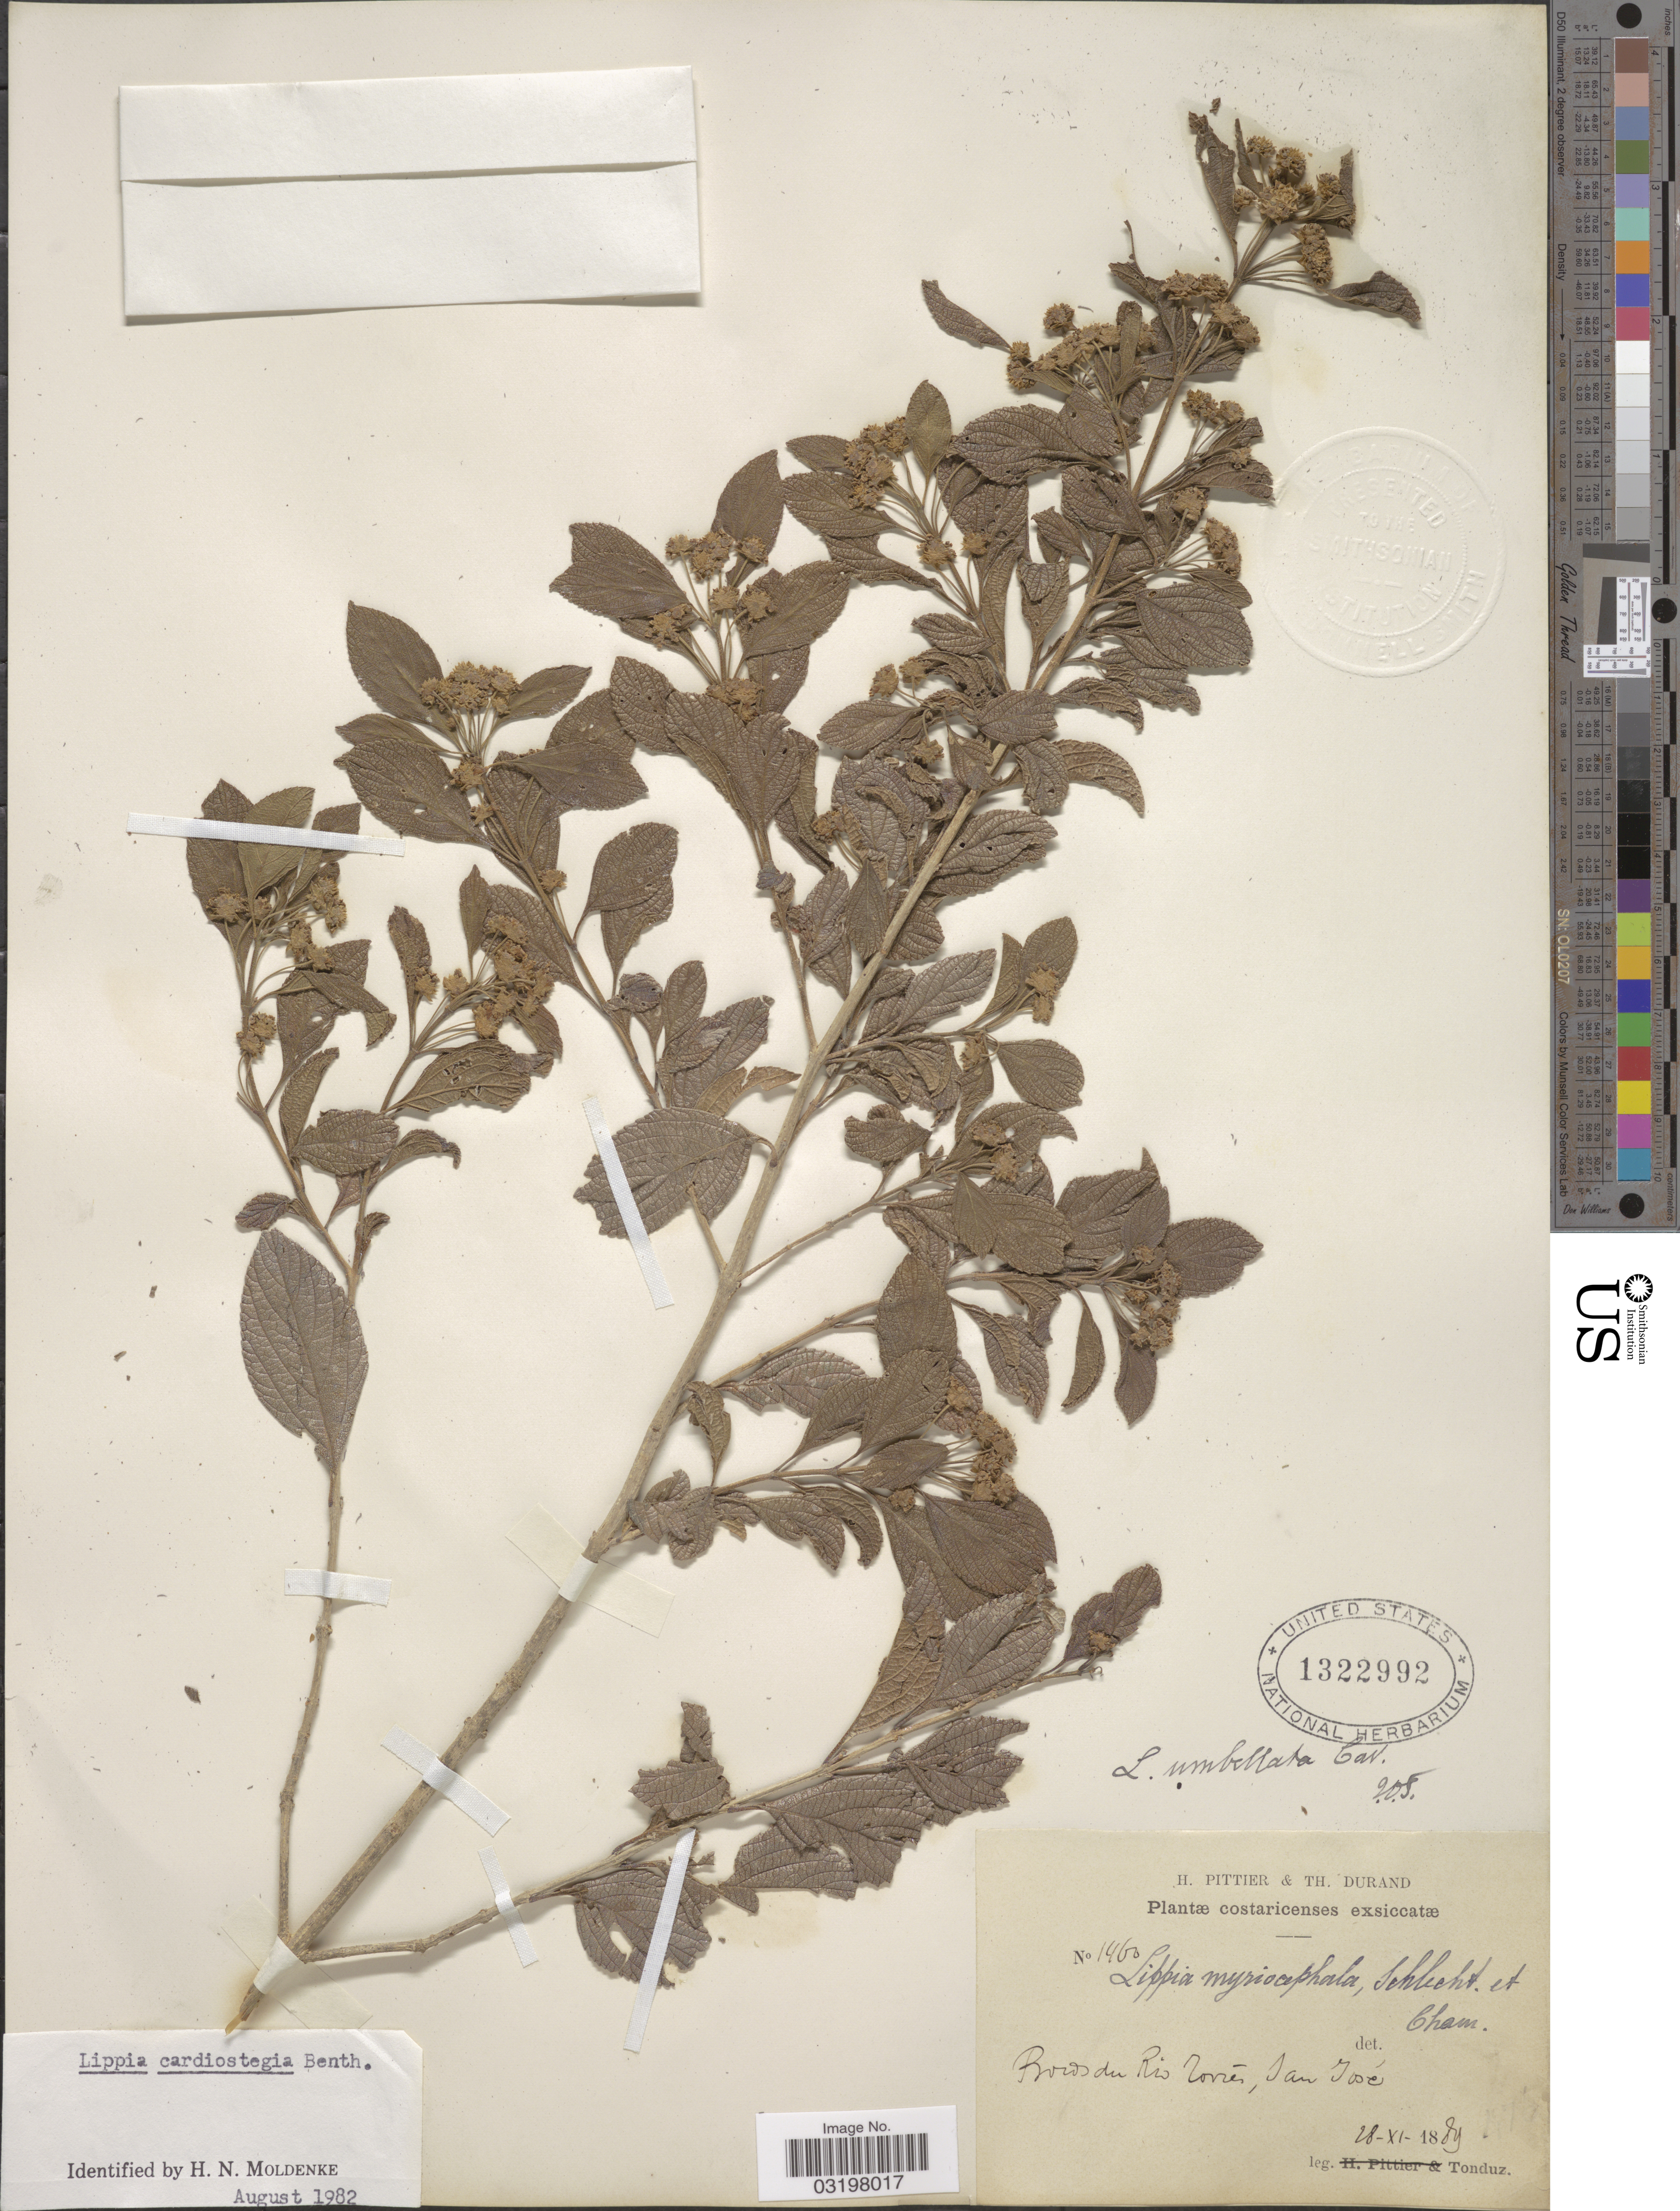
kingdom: Plantae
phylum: Tracheophyta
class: Magnoliopsida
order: Lamiales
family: Verbenaceae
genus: Lippia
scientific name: Lippia cardiostegia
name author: Benth.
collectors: Tonduz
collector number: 1460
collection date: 1889-11-28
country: Costa Rica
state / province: San José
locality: Bords du Rio Torrés, San José.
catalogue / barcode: US 1322992